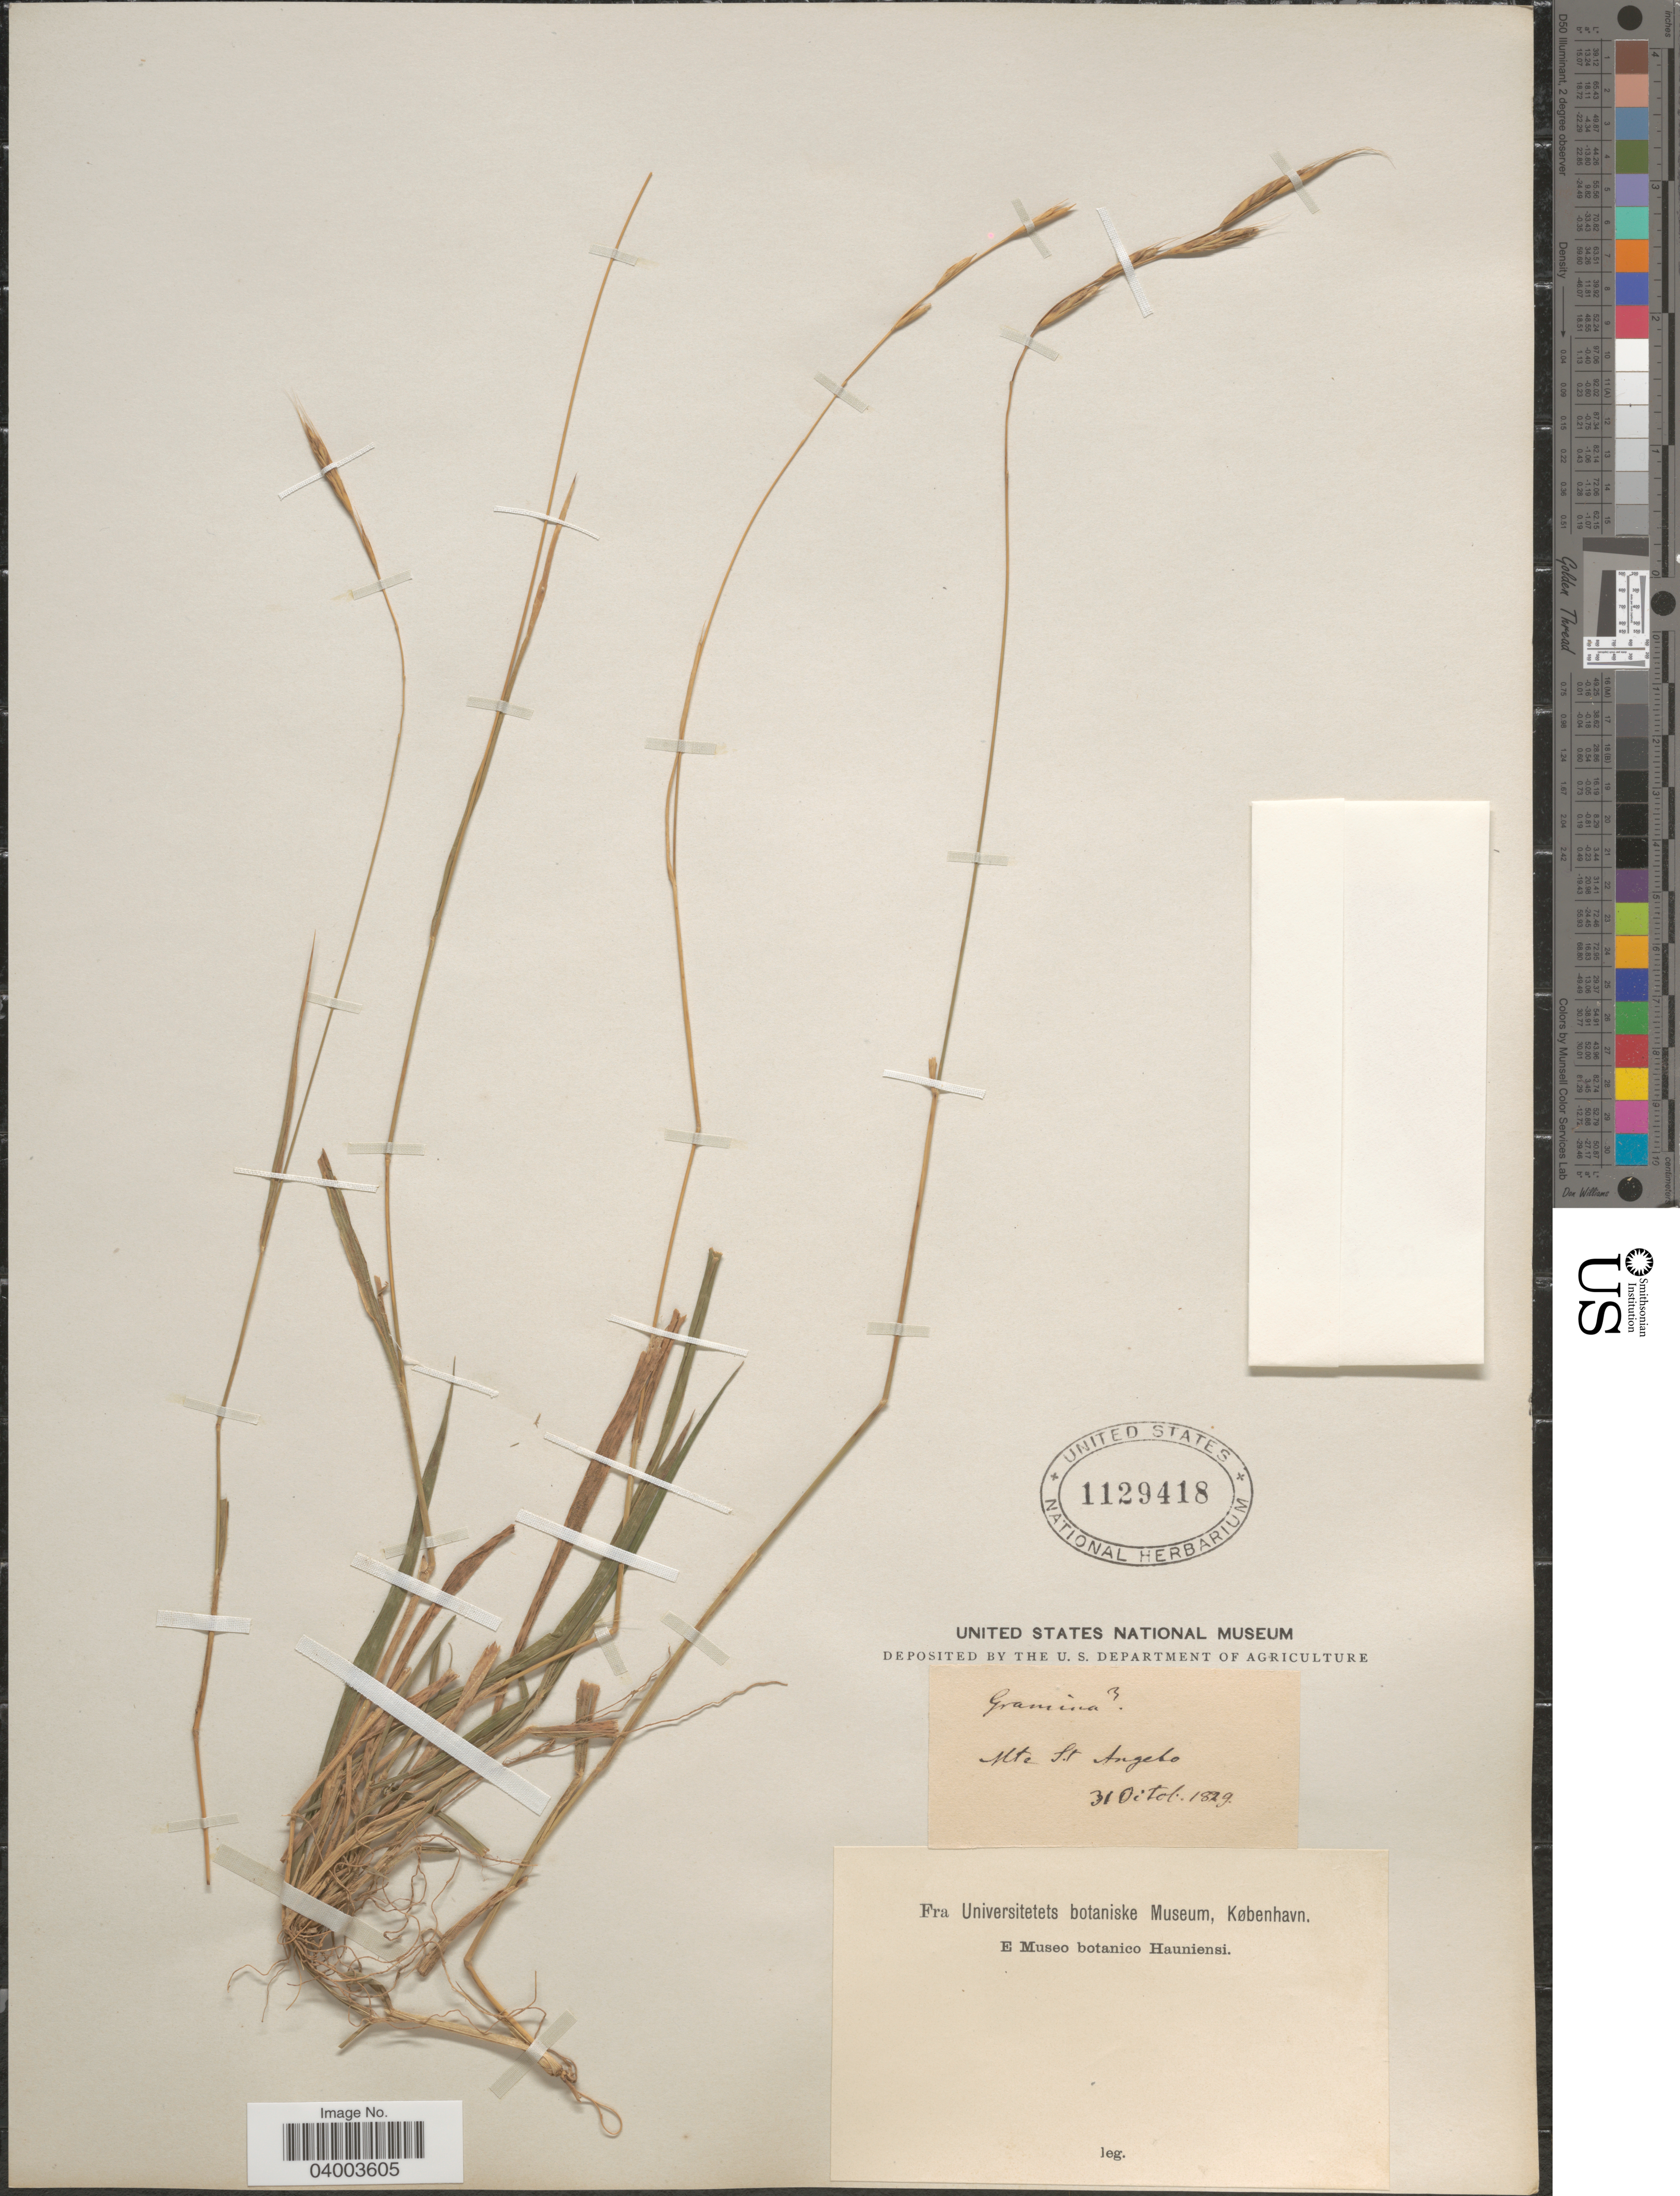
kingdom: Plantae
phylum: Tracheophyta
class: Liliopsida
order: Poales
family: Poaceae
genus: Brachypodium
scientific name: Brachypodium pinnatum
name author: (L.) P. Beauv.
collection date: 1829-10-31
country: Italy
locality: Mte St. Angelo.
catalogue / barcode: US 1129418